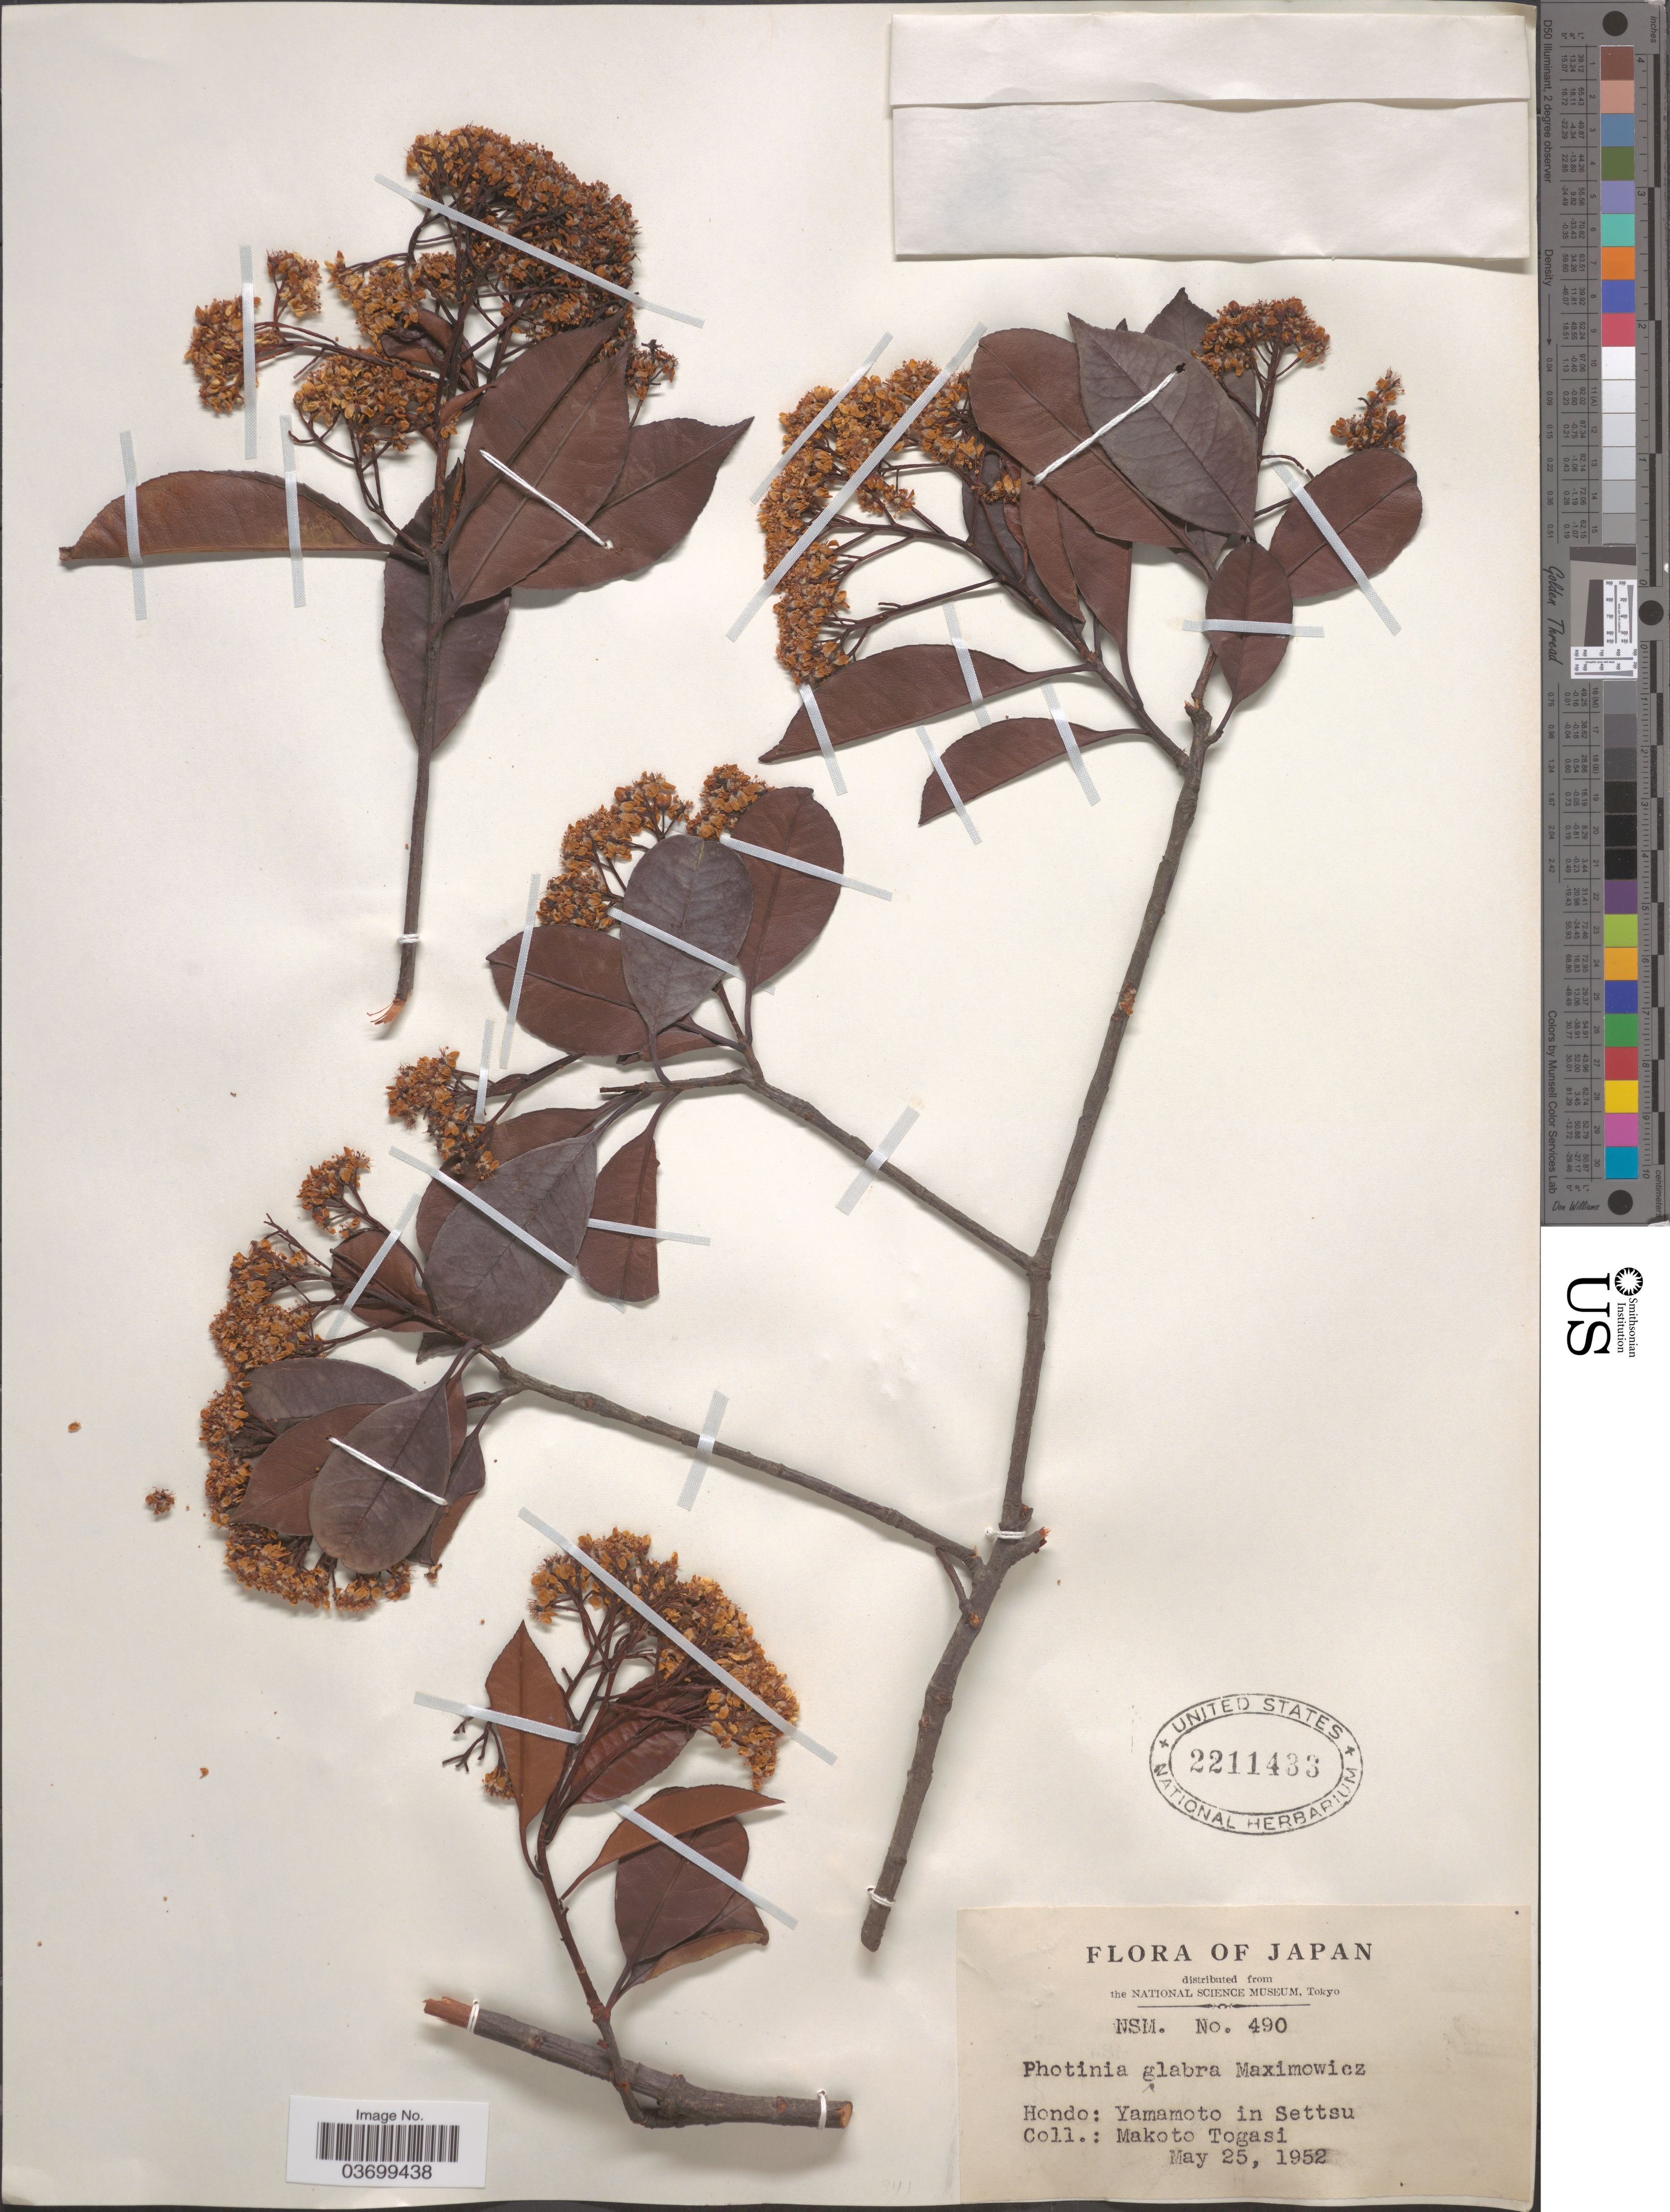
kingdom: Plantae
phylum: Tracheophyta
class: Magnoliopsida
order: Rosales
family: Rosaceae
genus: Photinia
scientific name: Photinia glabra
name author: (Thunb.) Jacob-Makoy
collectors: M. Togasi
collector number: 490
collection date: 1952-05-25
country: Japan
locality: Hondo: Yamamoto in Settsu.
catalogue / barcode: US 2211433